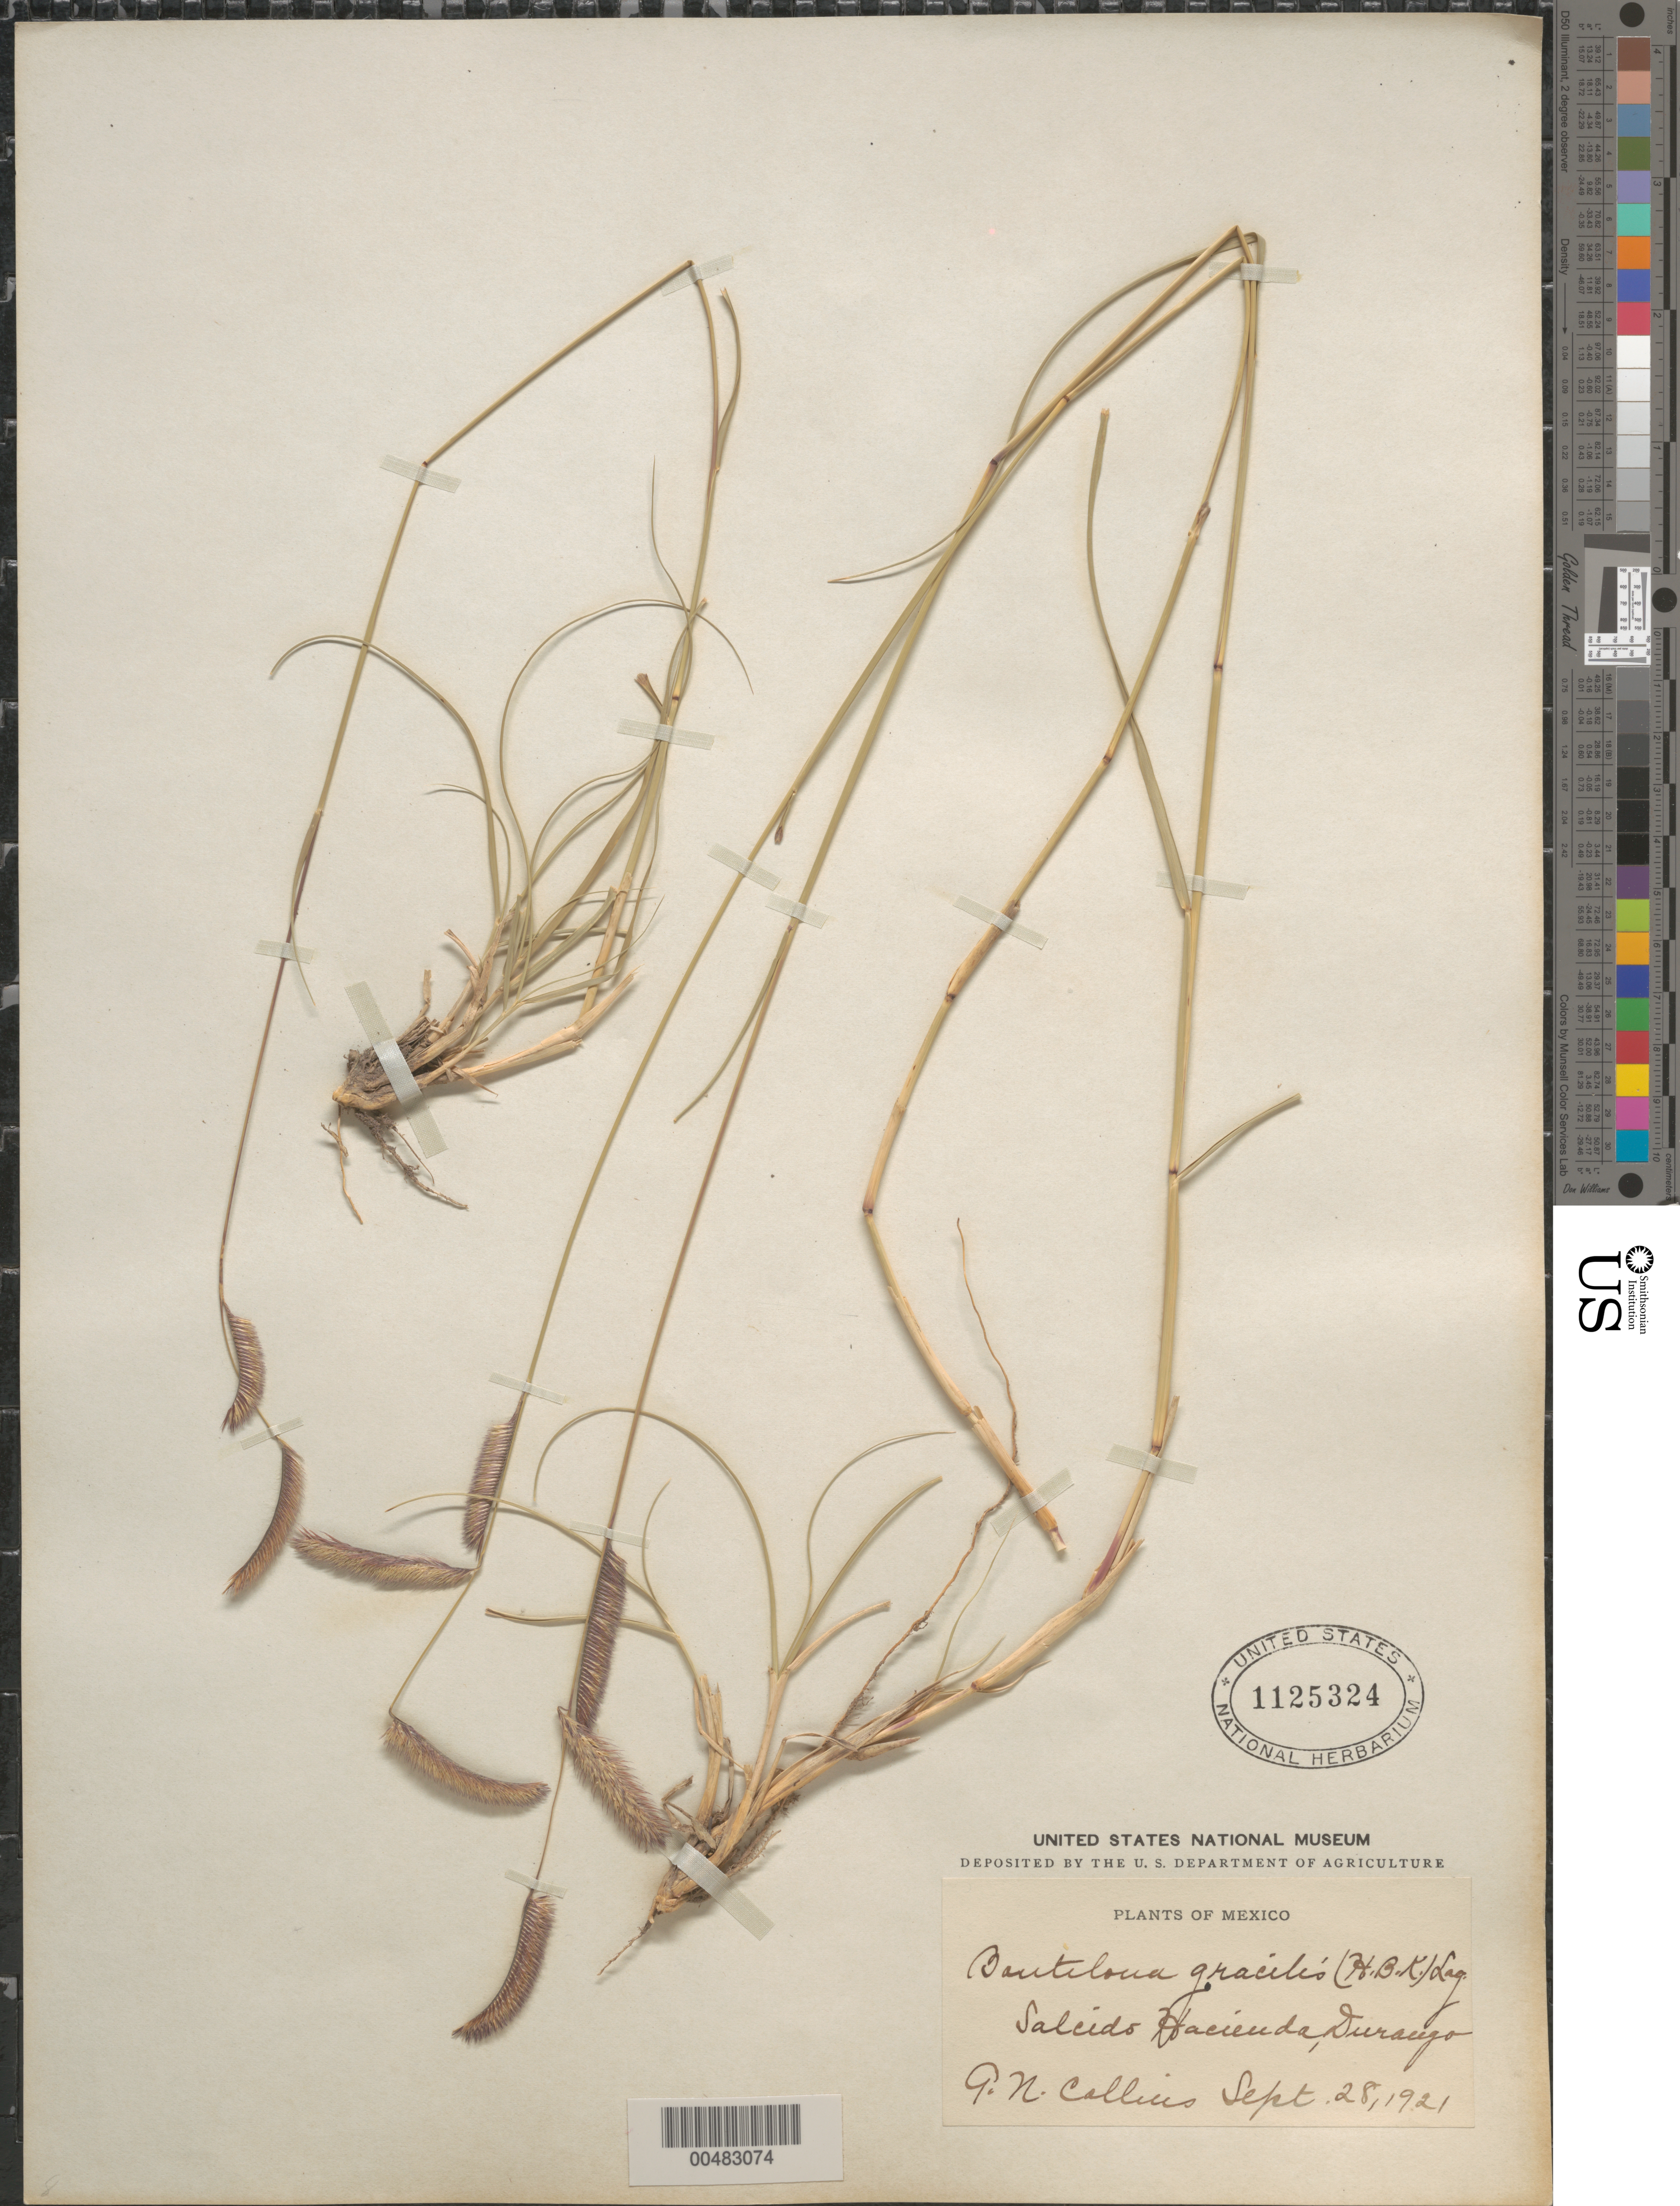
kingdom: Plantae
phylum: Tracheophyta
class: Liliopsida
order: Poales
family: Poaceae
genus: Bouteloua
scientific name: Bouteloua gracilis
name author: (Kunth) Lag. ex Griffiths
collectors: G. Collins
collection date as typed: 28 Sep 1921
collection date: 1921-09-28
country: Mexico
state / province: Durango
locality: Salcido Hacienda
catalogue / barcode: US 1125324